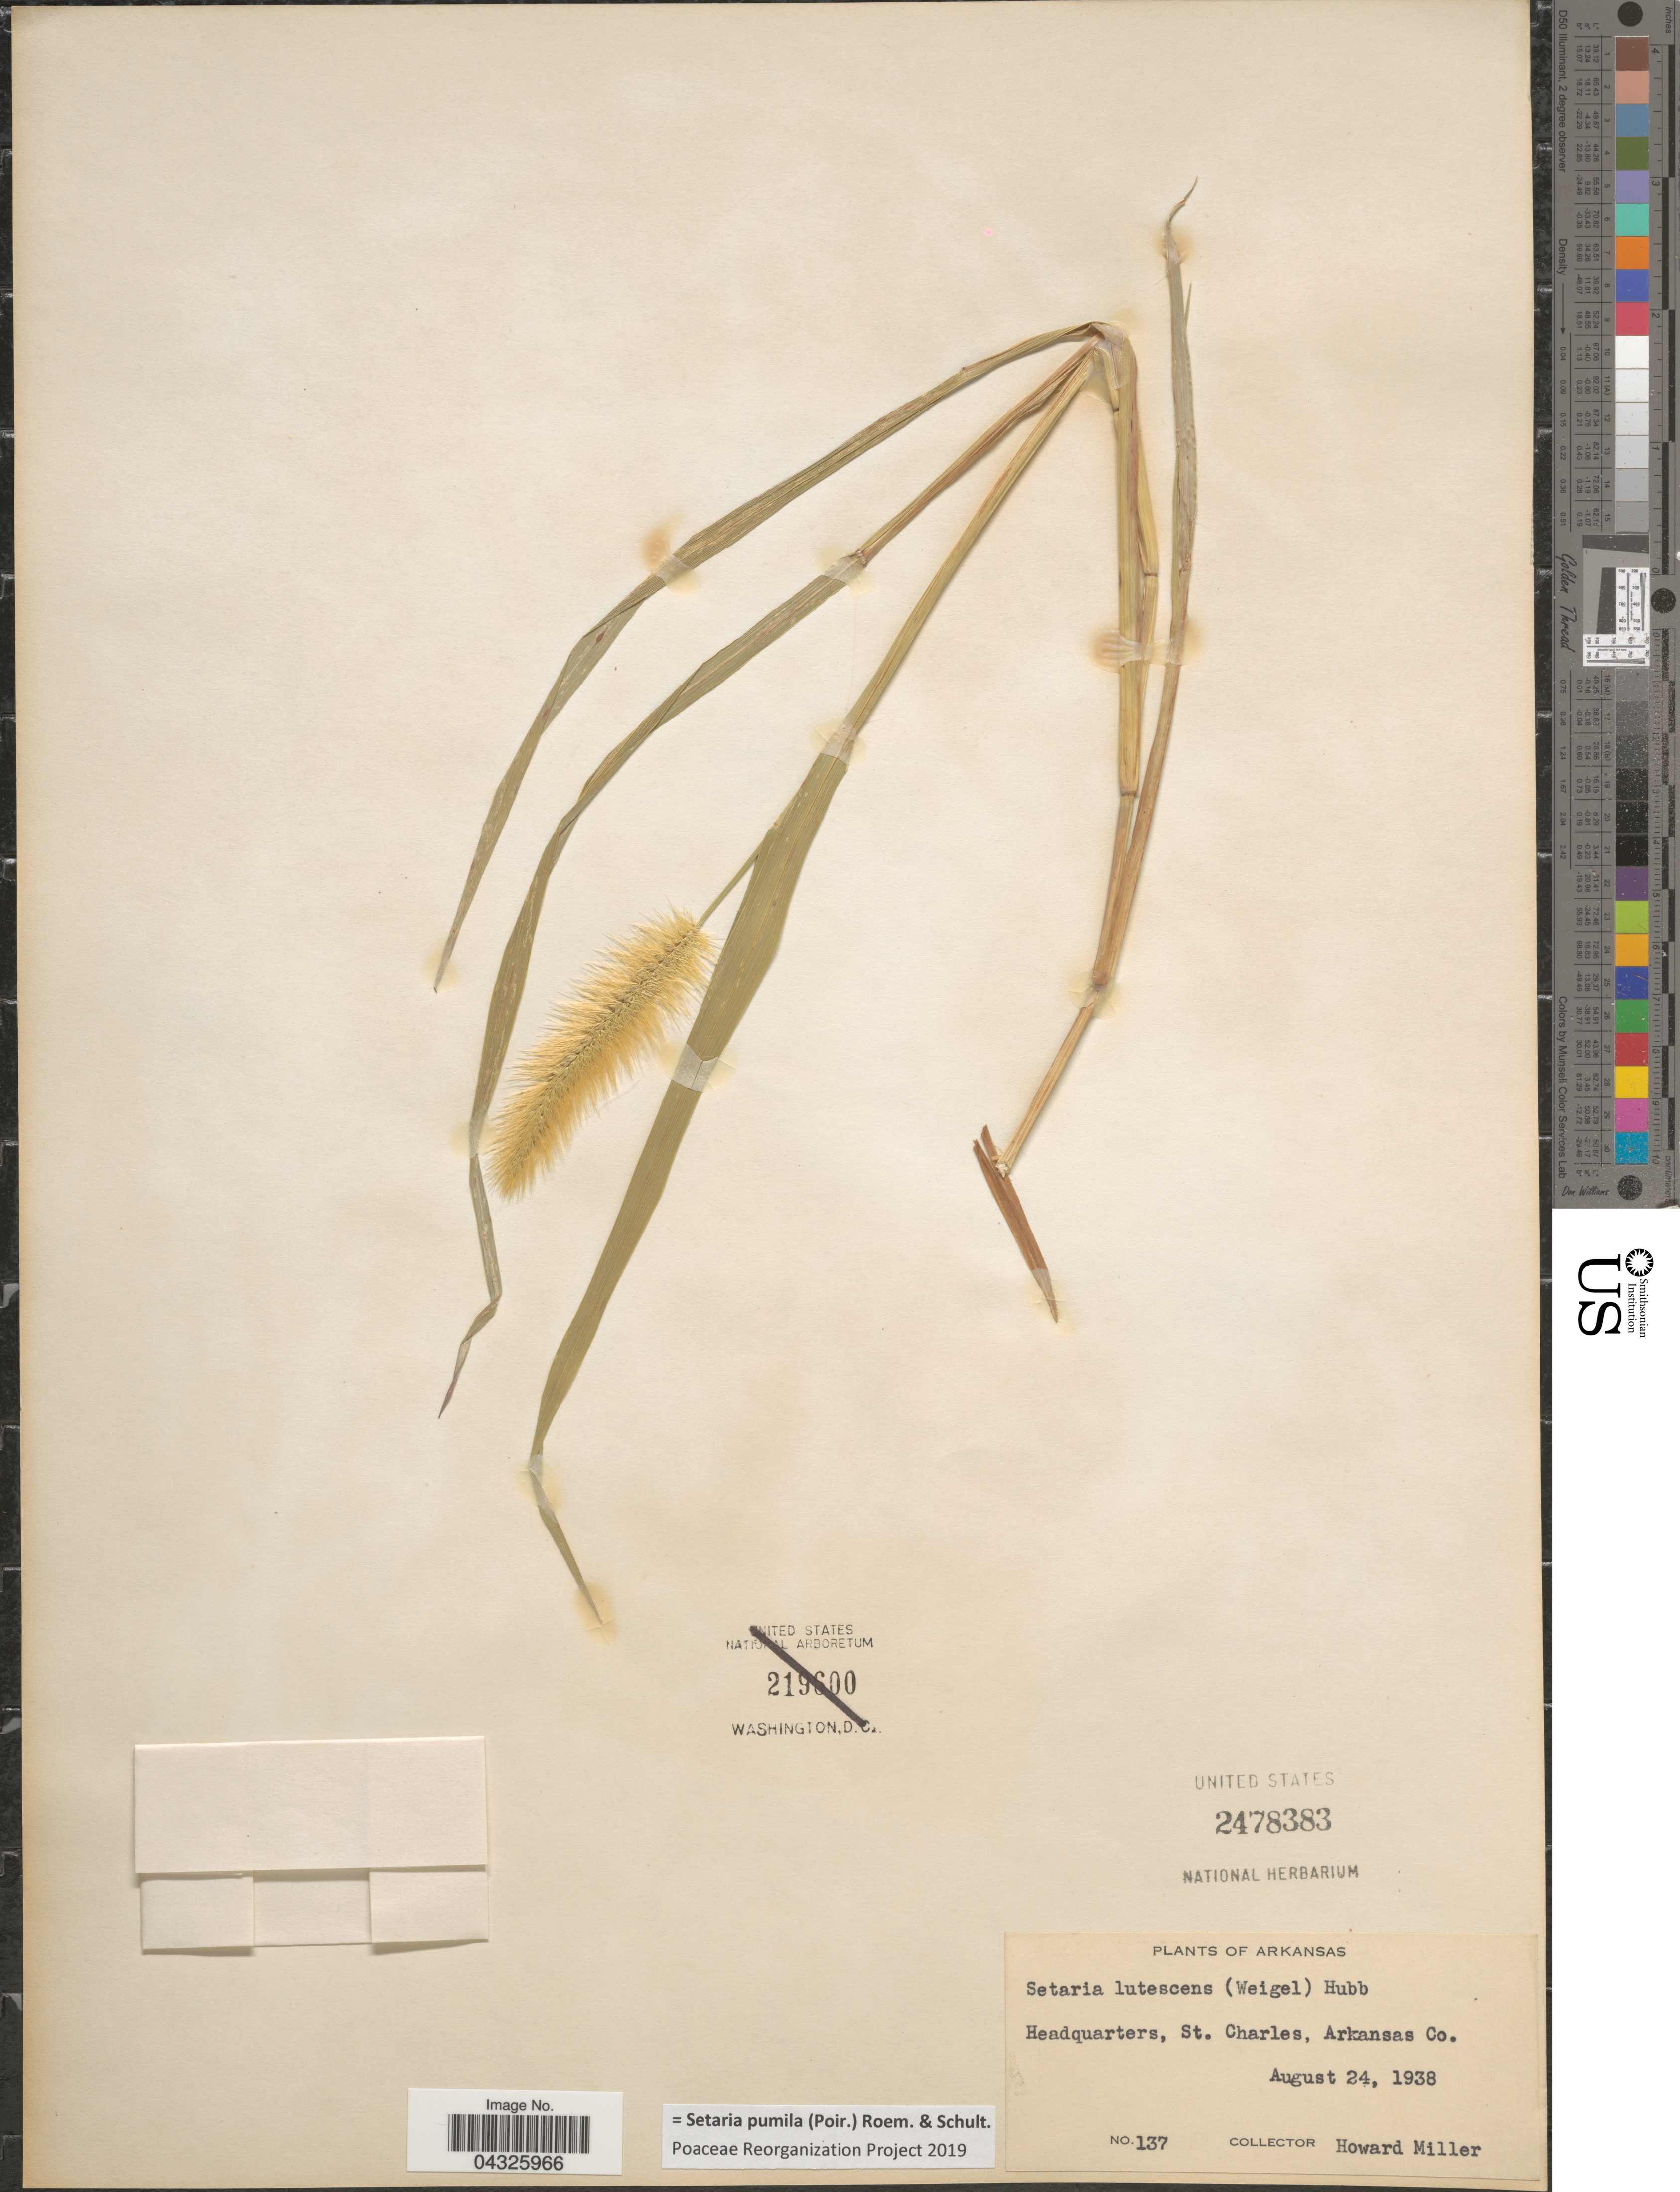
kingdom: Plantae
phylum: Tracheophyta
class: Liliopsida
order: Poales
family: Poaceae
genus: Setaria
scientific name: Setaria pumila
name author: (Poir.) Roem. & Schult.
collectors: H. Miller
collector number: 137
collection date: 1938-08-24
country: United States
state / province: Arkansas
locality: Headquarters, St. Charles, Arkansas Co.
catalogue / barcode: US 2478383